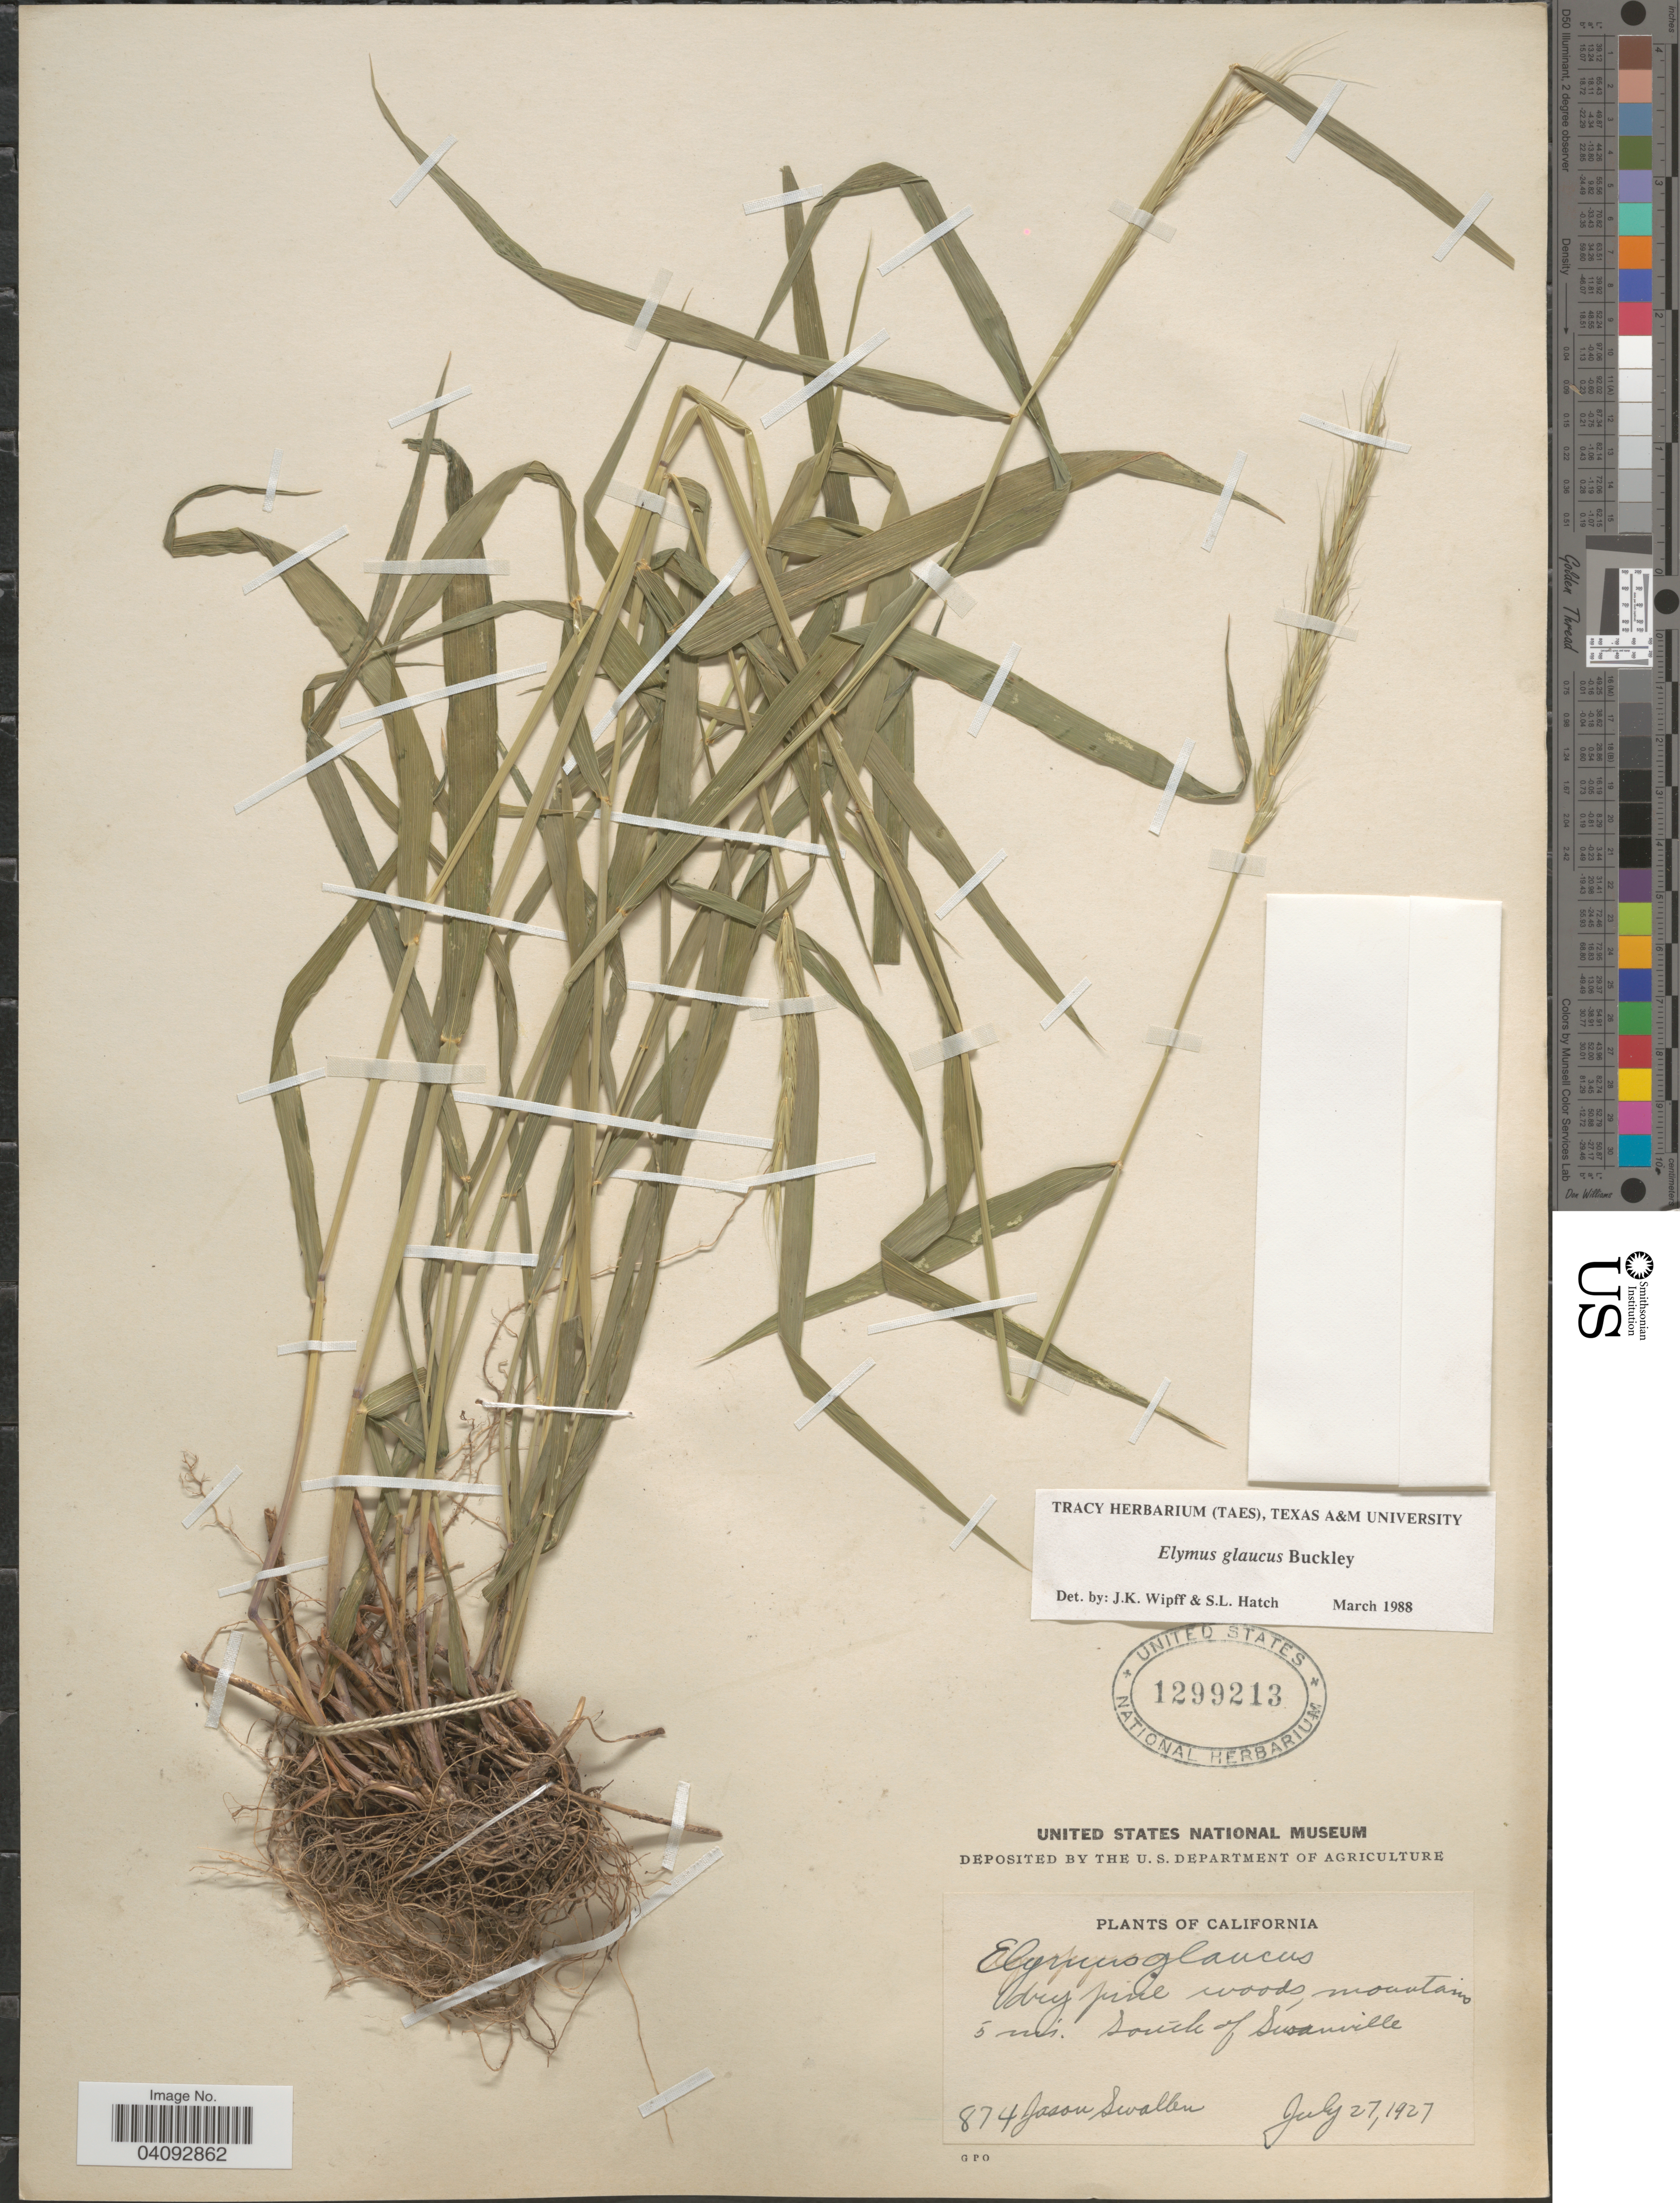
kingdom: Plantae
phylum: Tracheophyta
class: Liliopsida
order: Poales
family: Poaceae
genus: Elymus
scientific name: Elymus glaucus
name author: Buckley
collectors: J. R. Swallen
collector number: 874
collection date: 1927-07-27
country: United States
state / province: California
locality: Dry pine woods, mountains 5 mi. South of Susanville.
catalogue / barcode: US 1299213